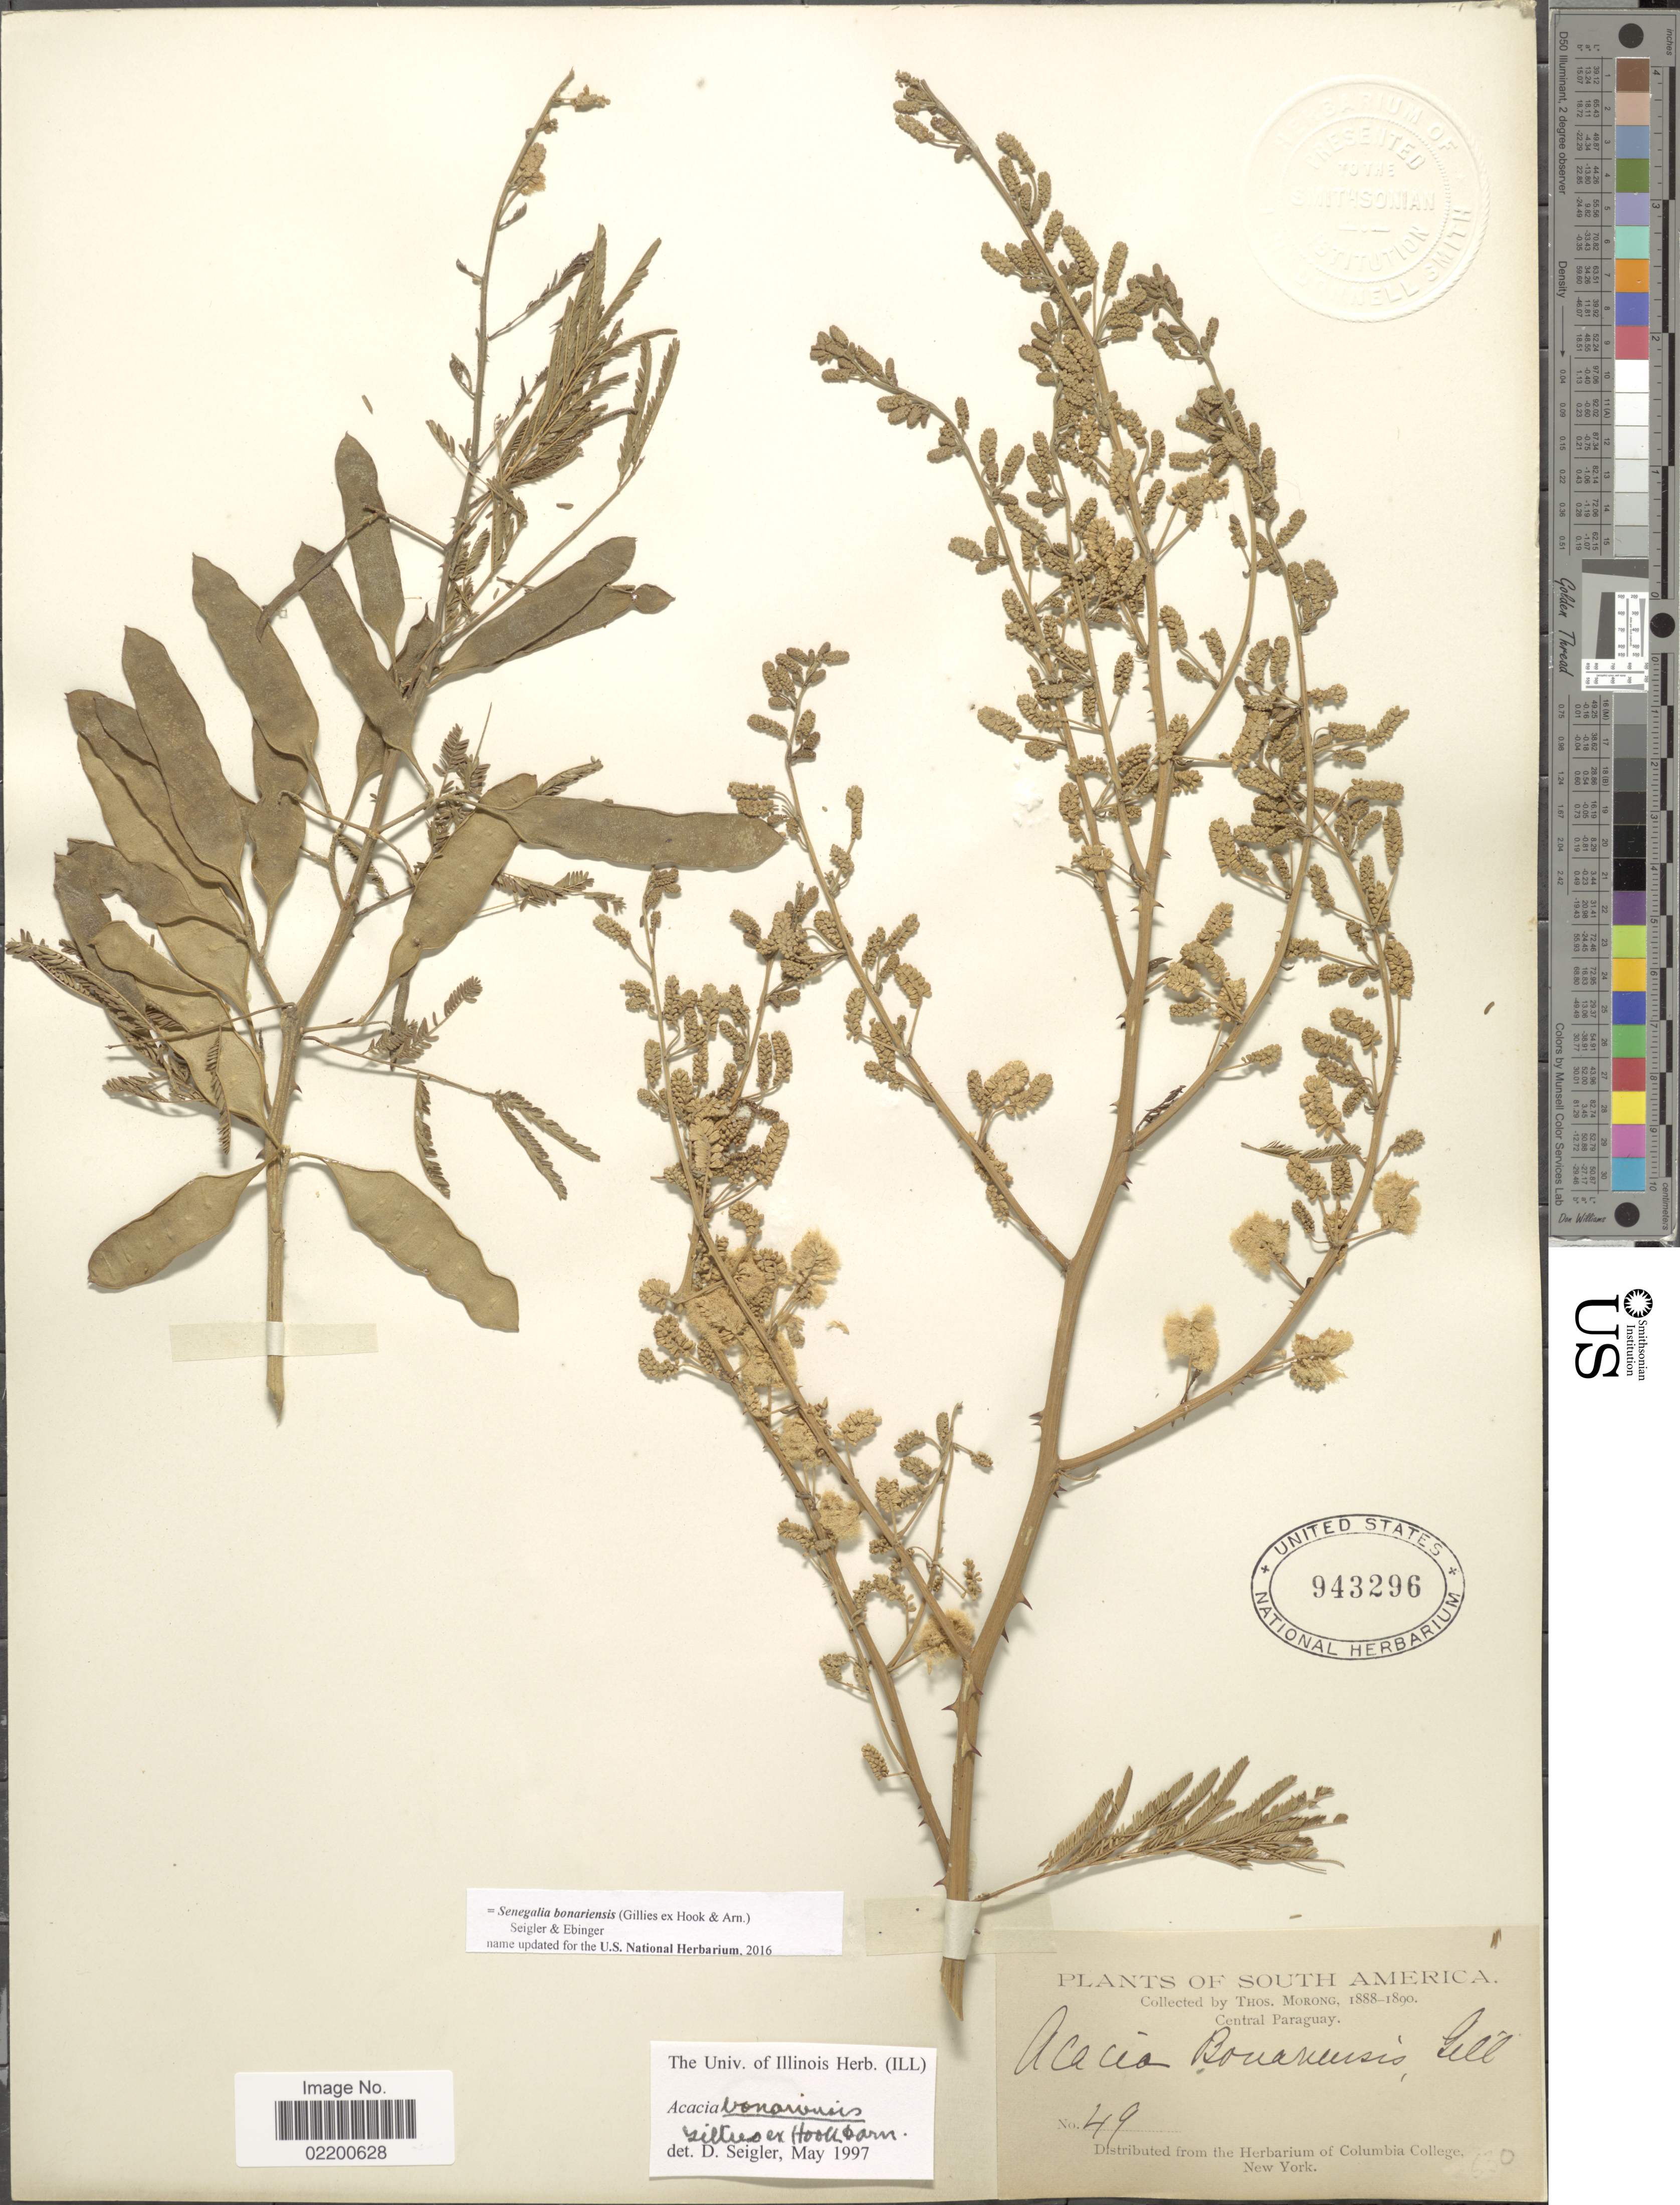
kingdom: Plantae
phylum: Tracheophyta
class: Magnoliopsida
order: Fabales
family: Fabaceae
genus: Senegalia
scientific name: Senegalia bonariensis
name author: (Gillies ex Hook. & Arn.) Seigler & Ebinger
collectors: ex herb. T. Morong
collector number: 49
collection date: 1888/1890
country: Paraguay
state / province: Central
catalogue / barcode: US 943296